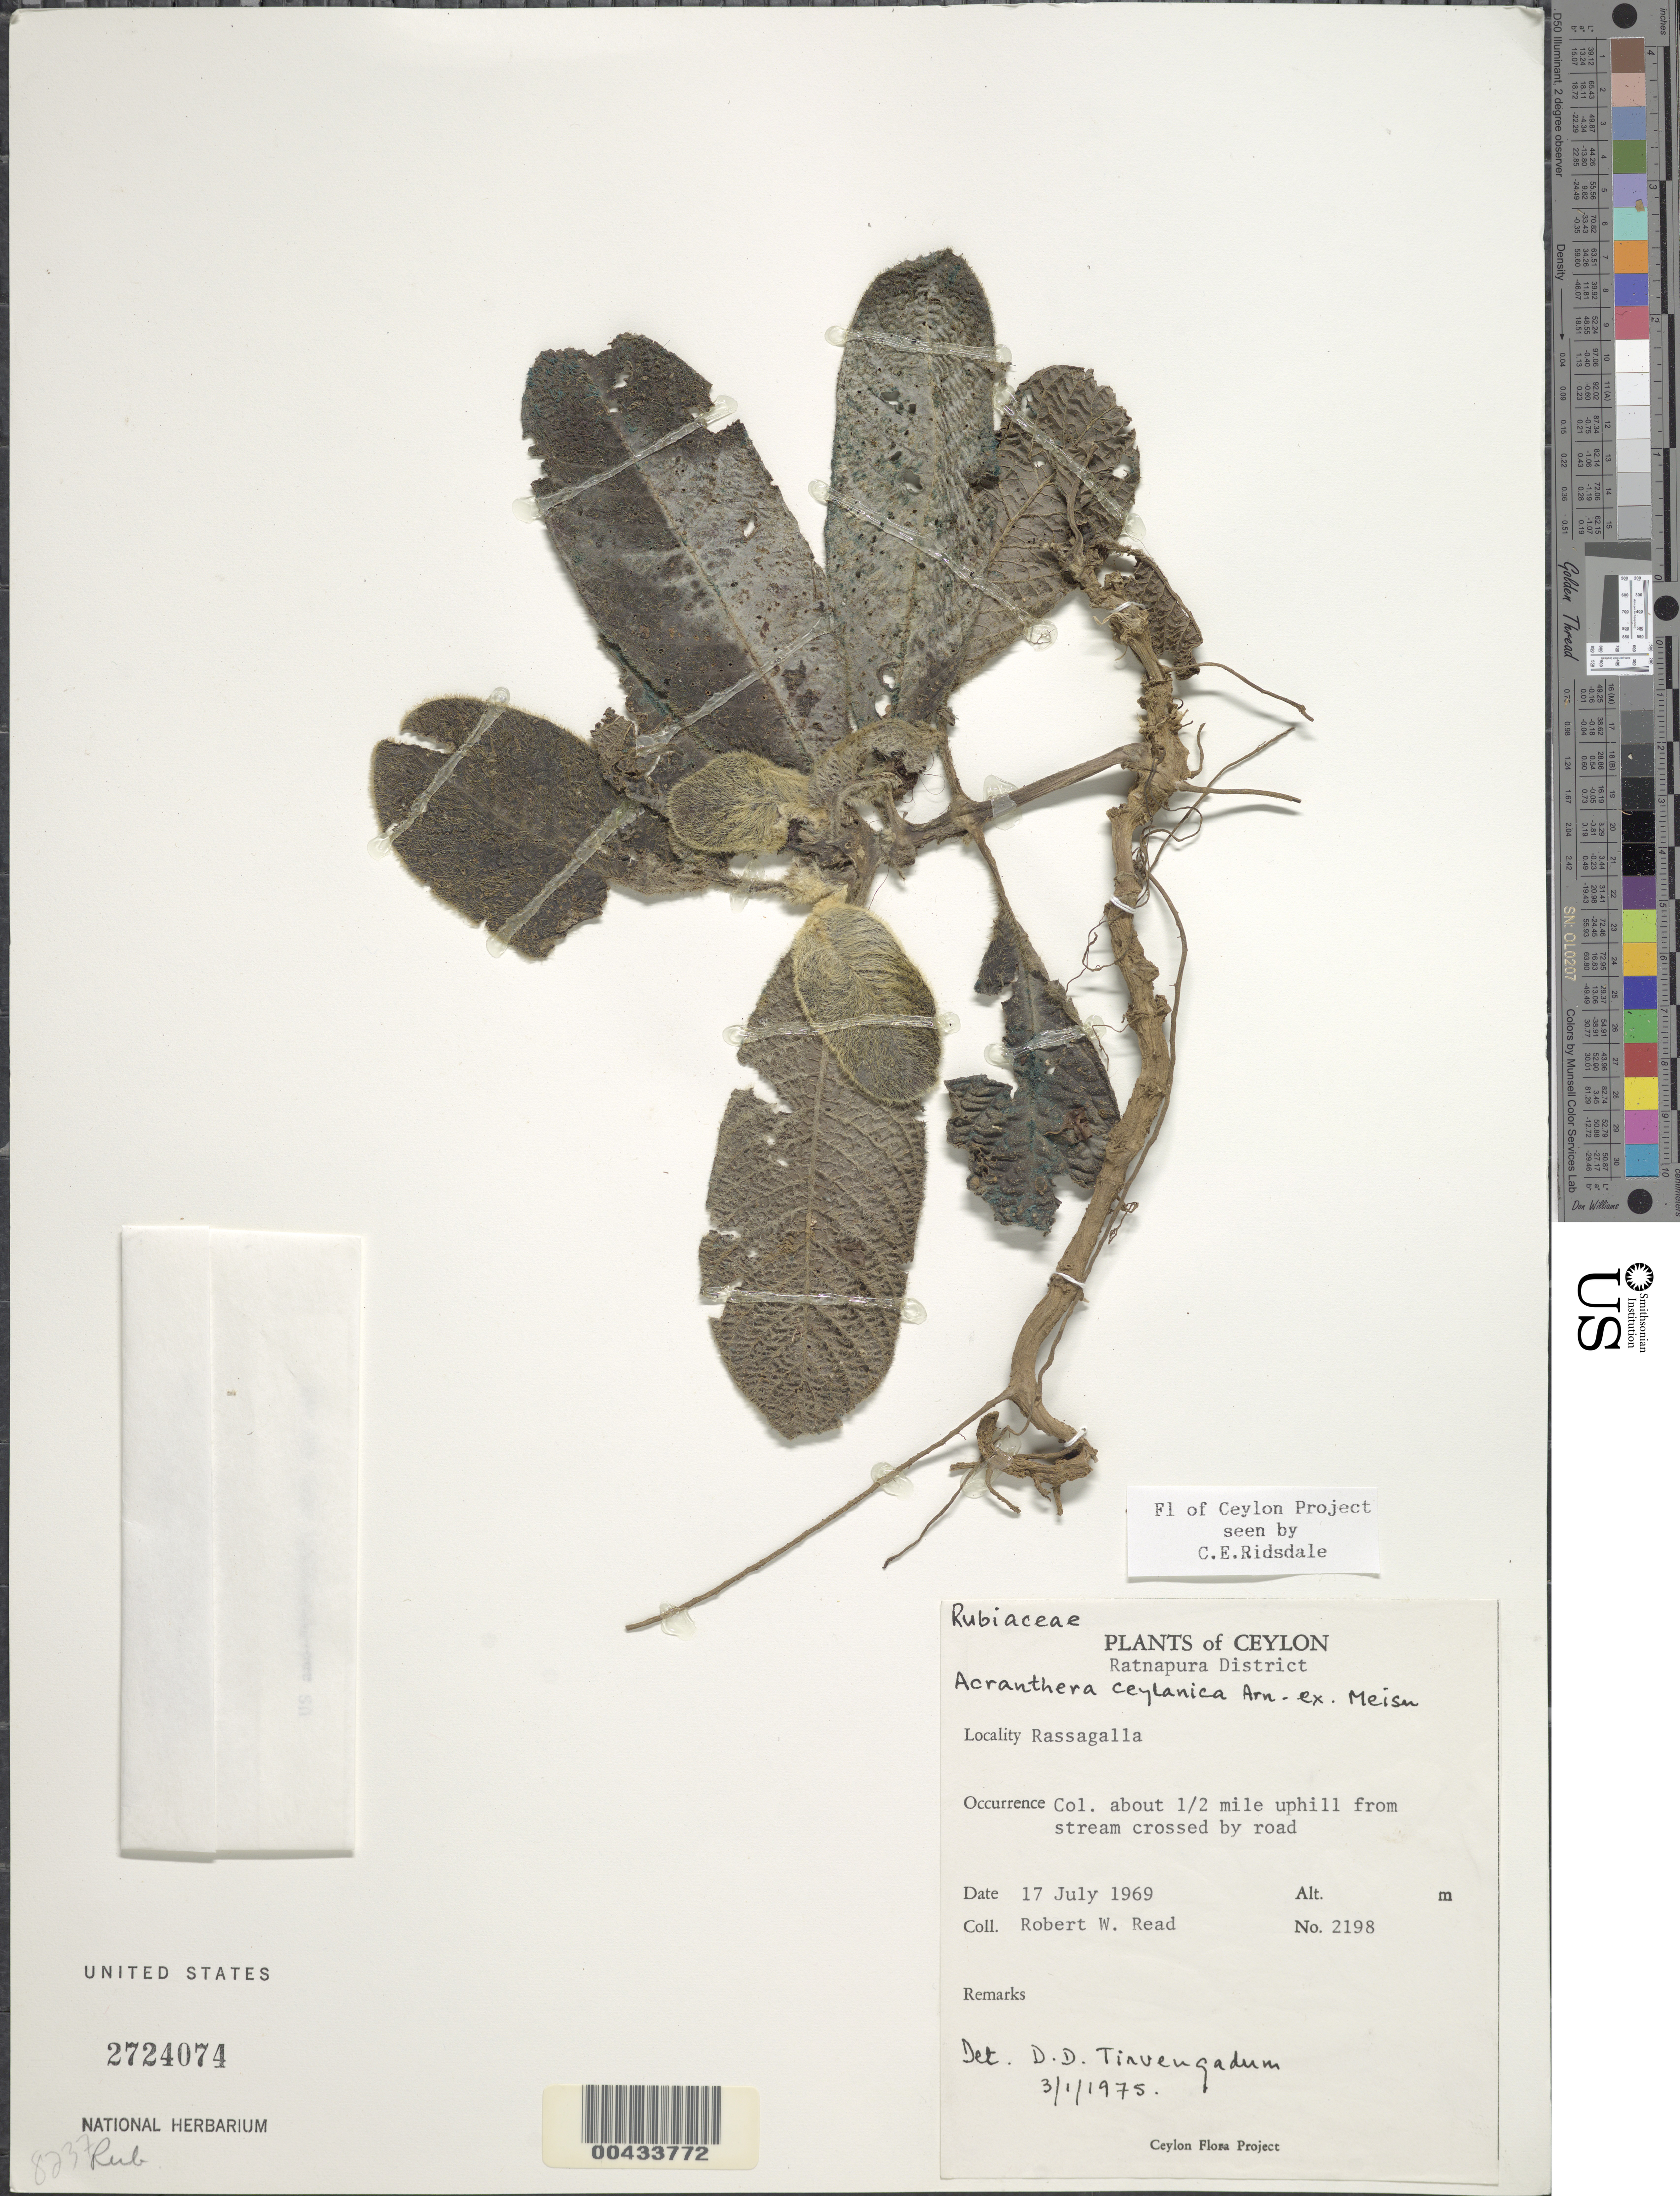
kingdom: Plantae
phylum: Tracheophyta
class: Magnoliopsida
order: Gentianales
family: Rubiaceae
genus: Acranthera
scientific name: Acranthera ceylanica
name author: Arn. ex Meisn.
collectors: R. W. Read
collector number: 2198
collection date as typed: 17 Jul 1969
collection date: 1969-07-17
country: Sri Lanka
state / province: Sabaragamuwa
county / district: Ratnapura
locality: Rassagalla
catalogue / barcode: US 2724074